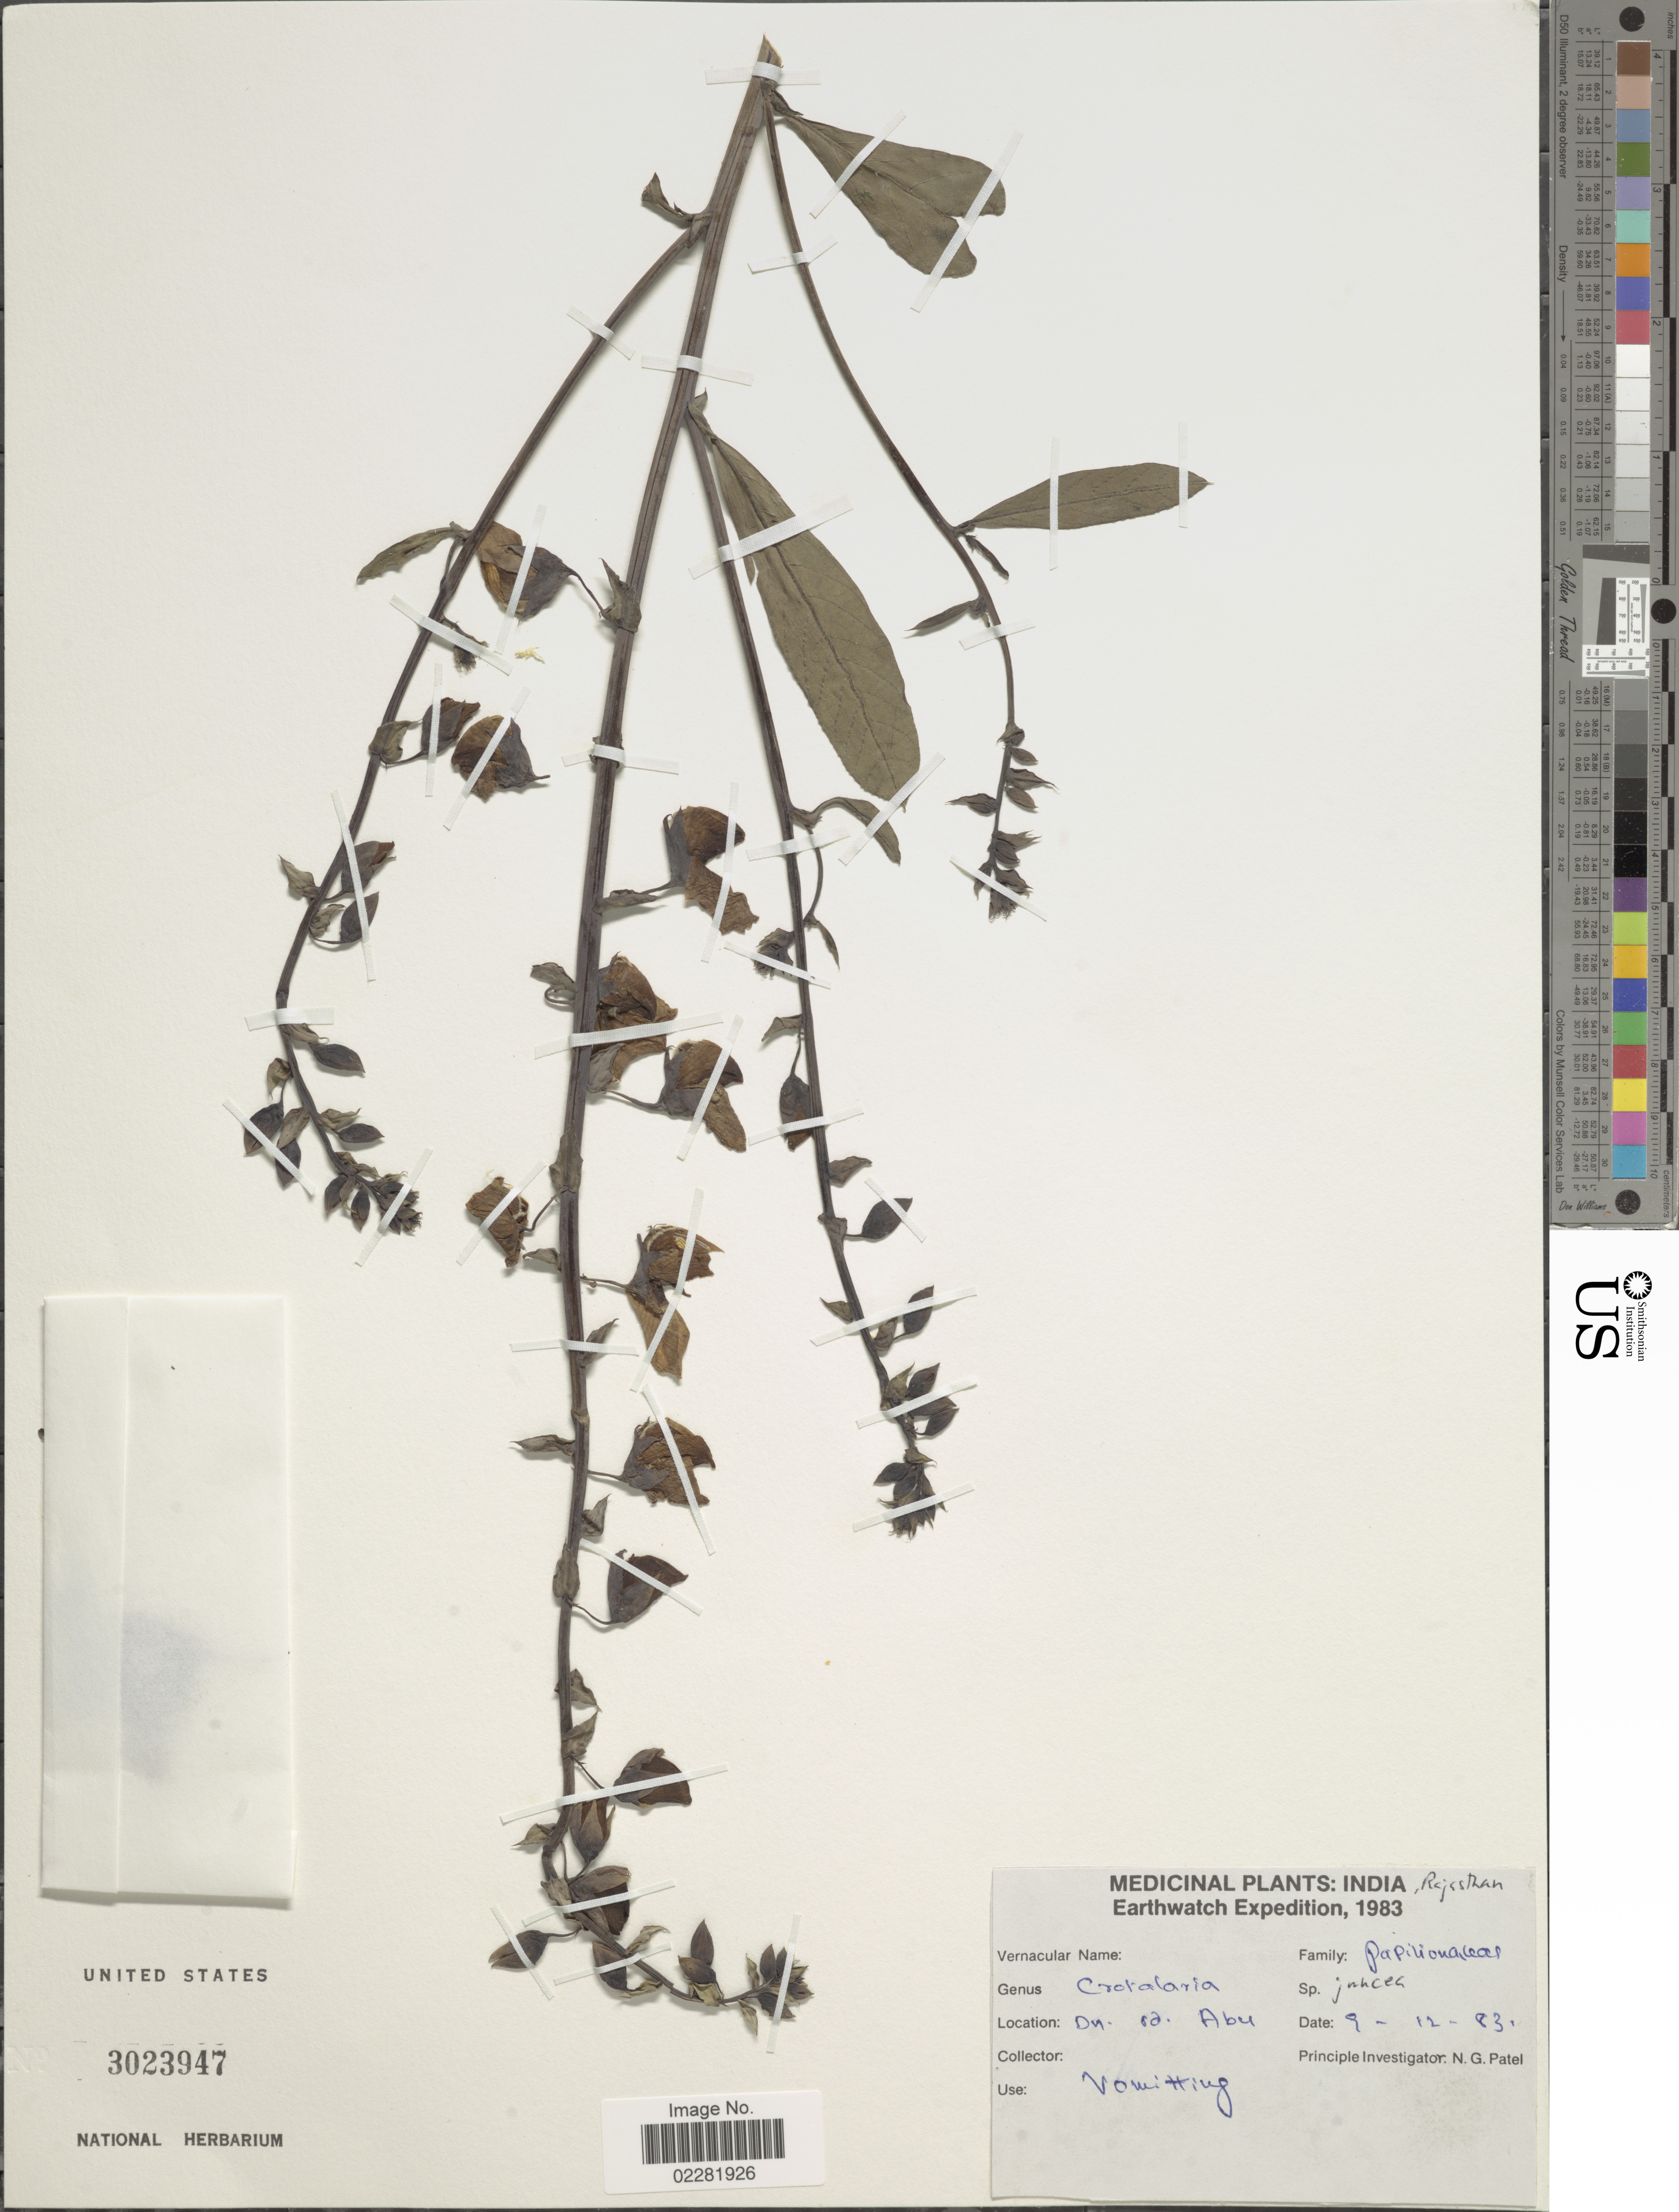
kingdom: Plantae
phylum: Tracheophyta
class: Magnoliopsida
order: Fabales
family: Fabaceae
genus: Crotalaria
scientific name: Crotalaria juncea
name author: L.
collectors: N. Patel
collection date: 1983-12-09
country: India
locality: Du. rd. Abu, Rajasthan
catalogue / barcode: US 3023947